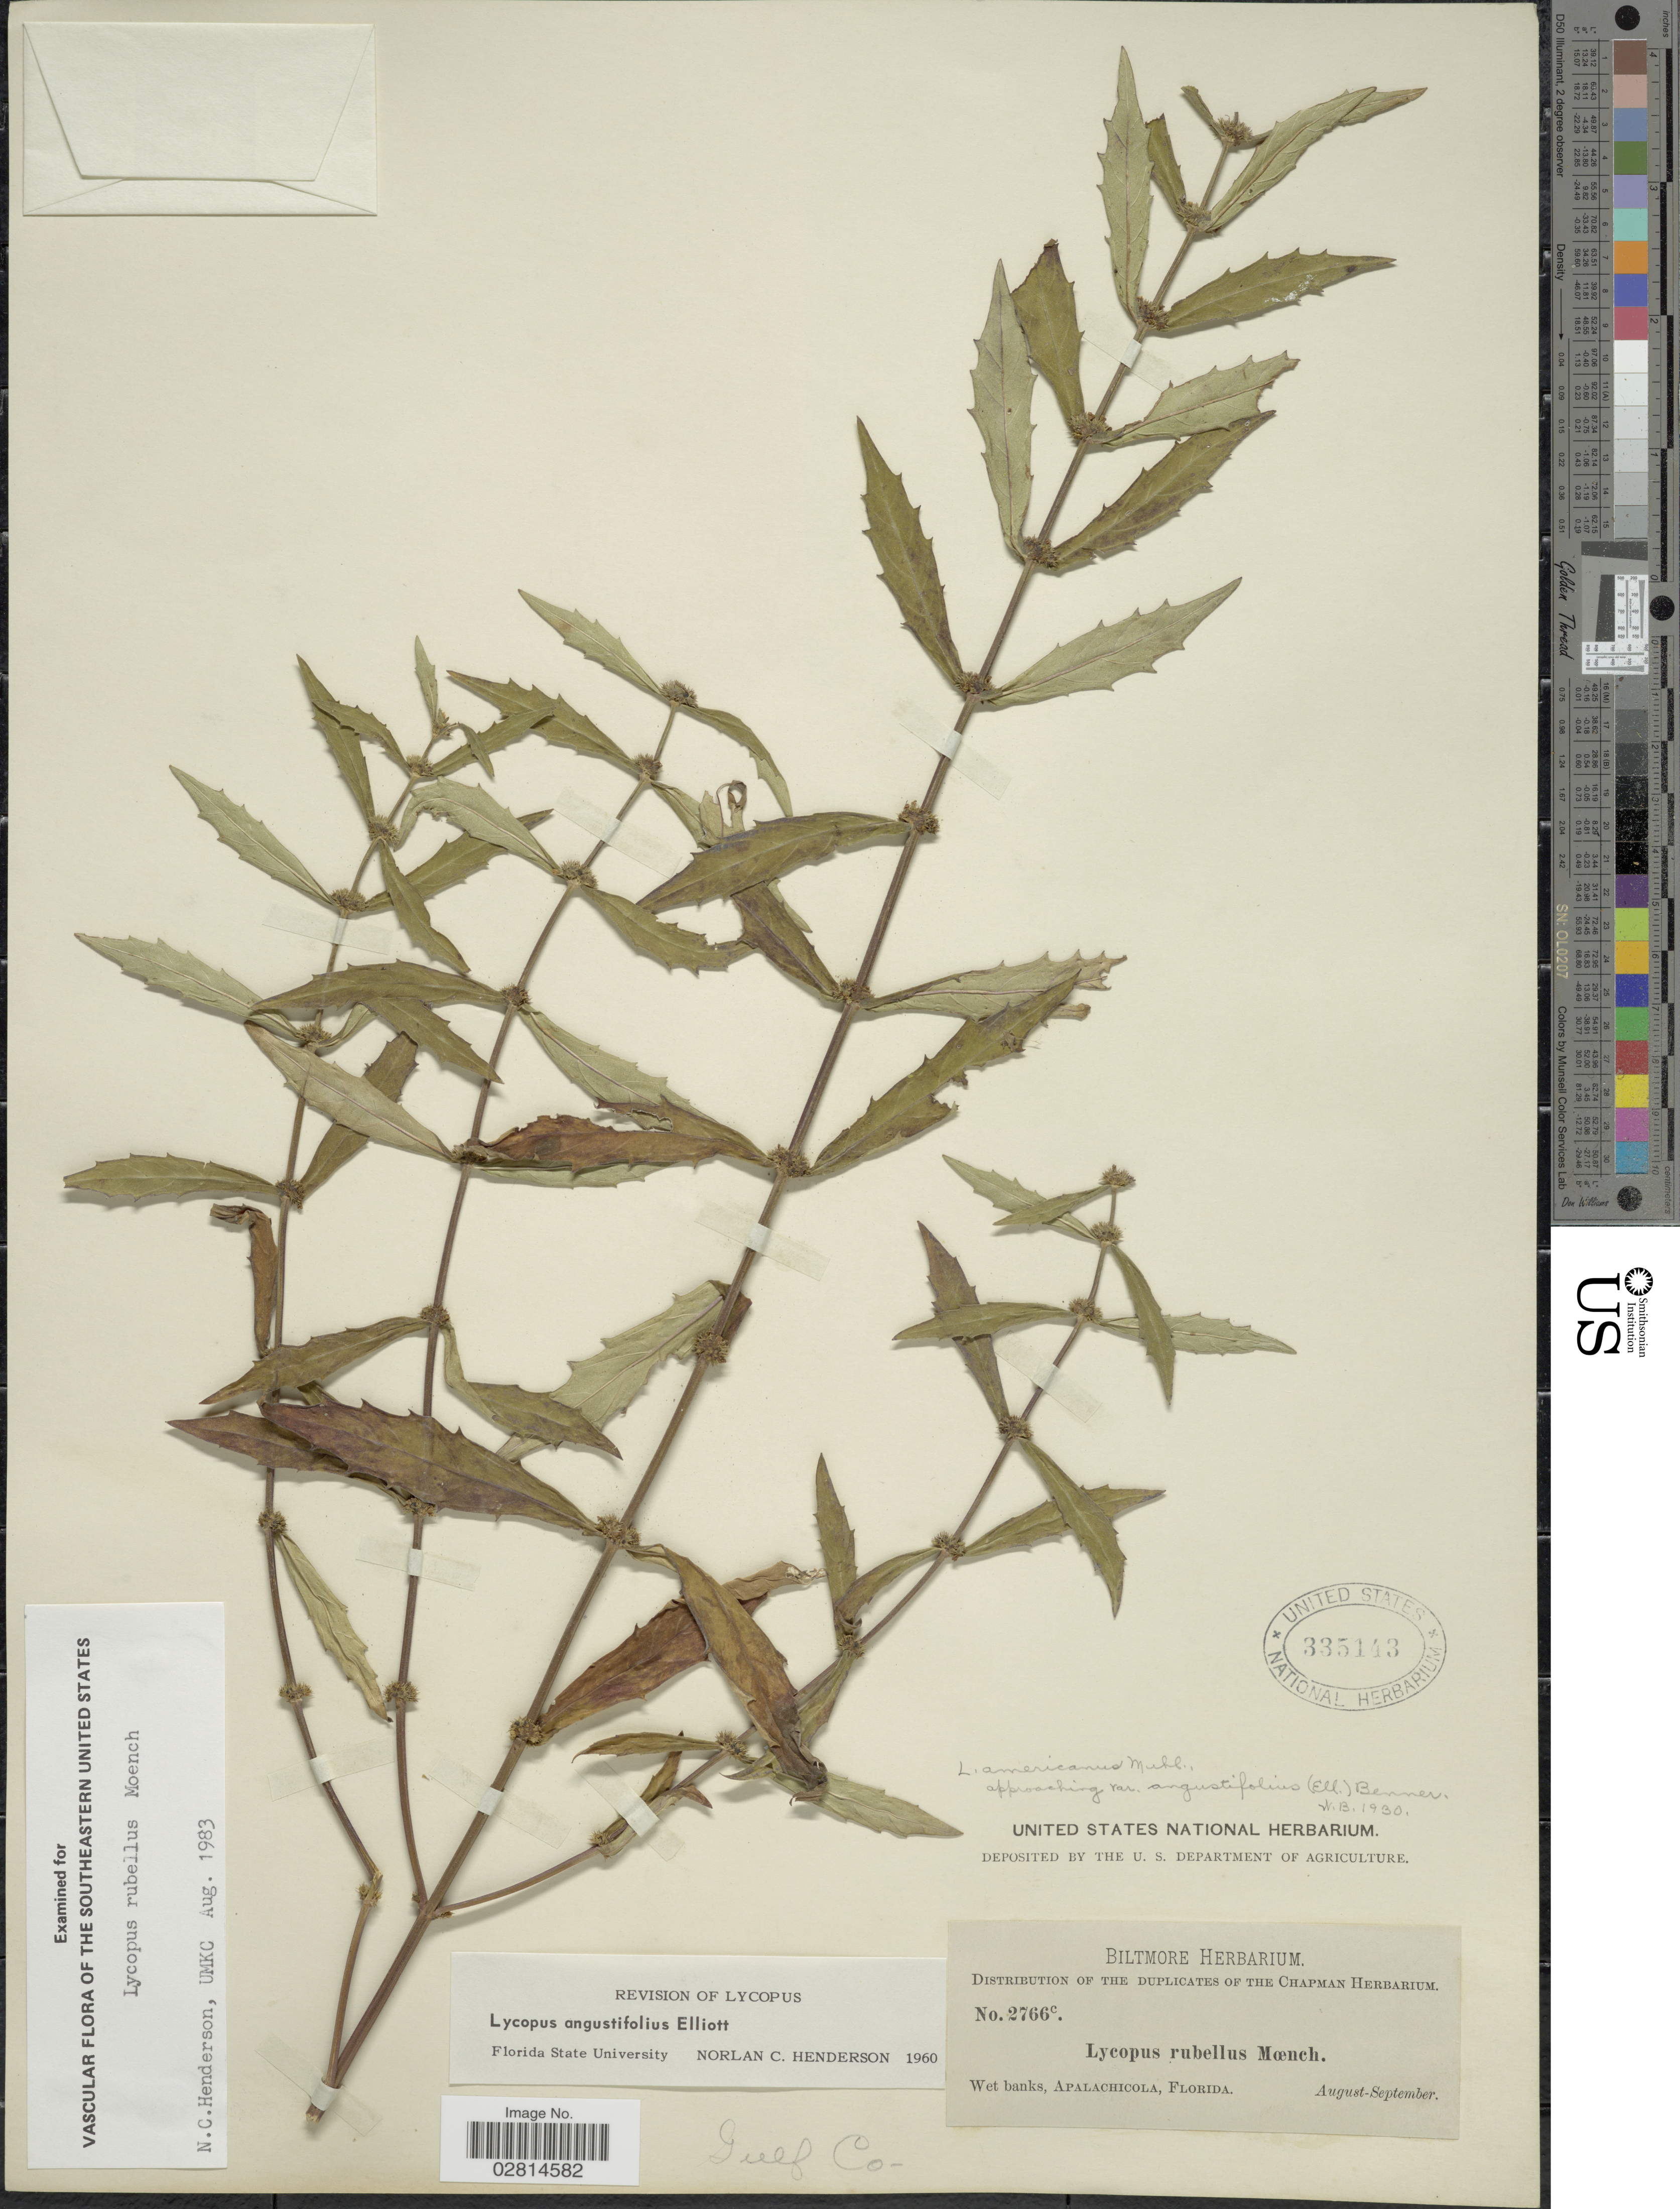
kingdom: Plantae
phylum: Tracheophyta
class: Magnoliopsida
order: Lamiales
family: Lamiaceae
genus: Lycopus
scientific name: Lycopus angustifolius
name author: Elliott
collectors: ex herb. Biltmore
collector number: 2766c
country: United States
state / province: Florida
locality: Wet banks, Apalachicola.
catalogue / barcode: US 335143